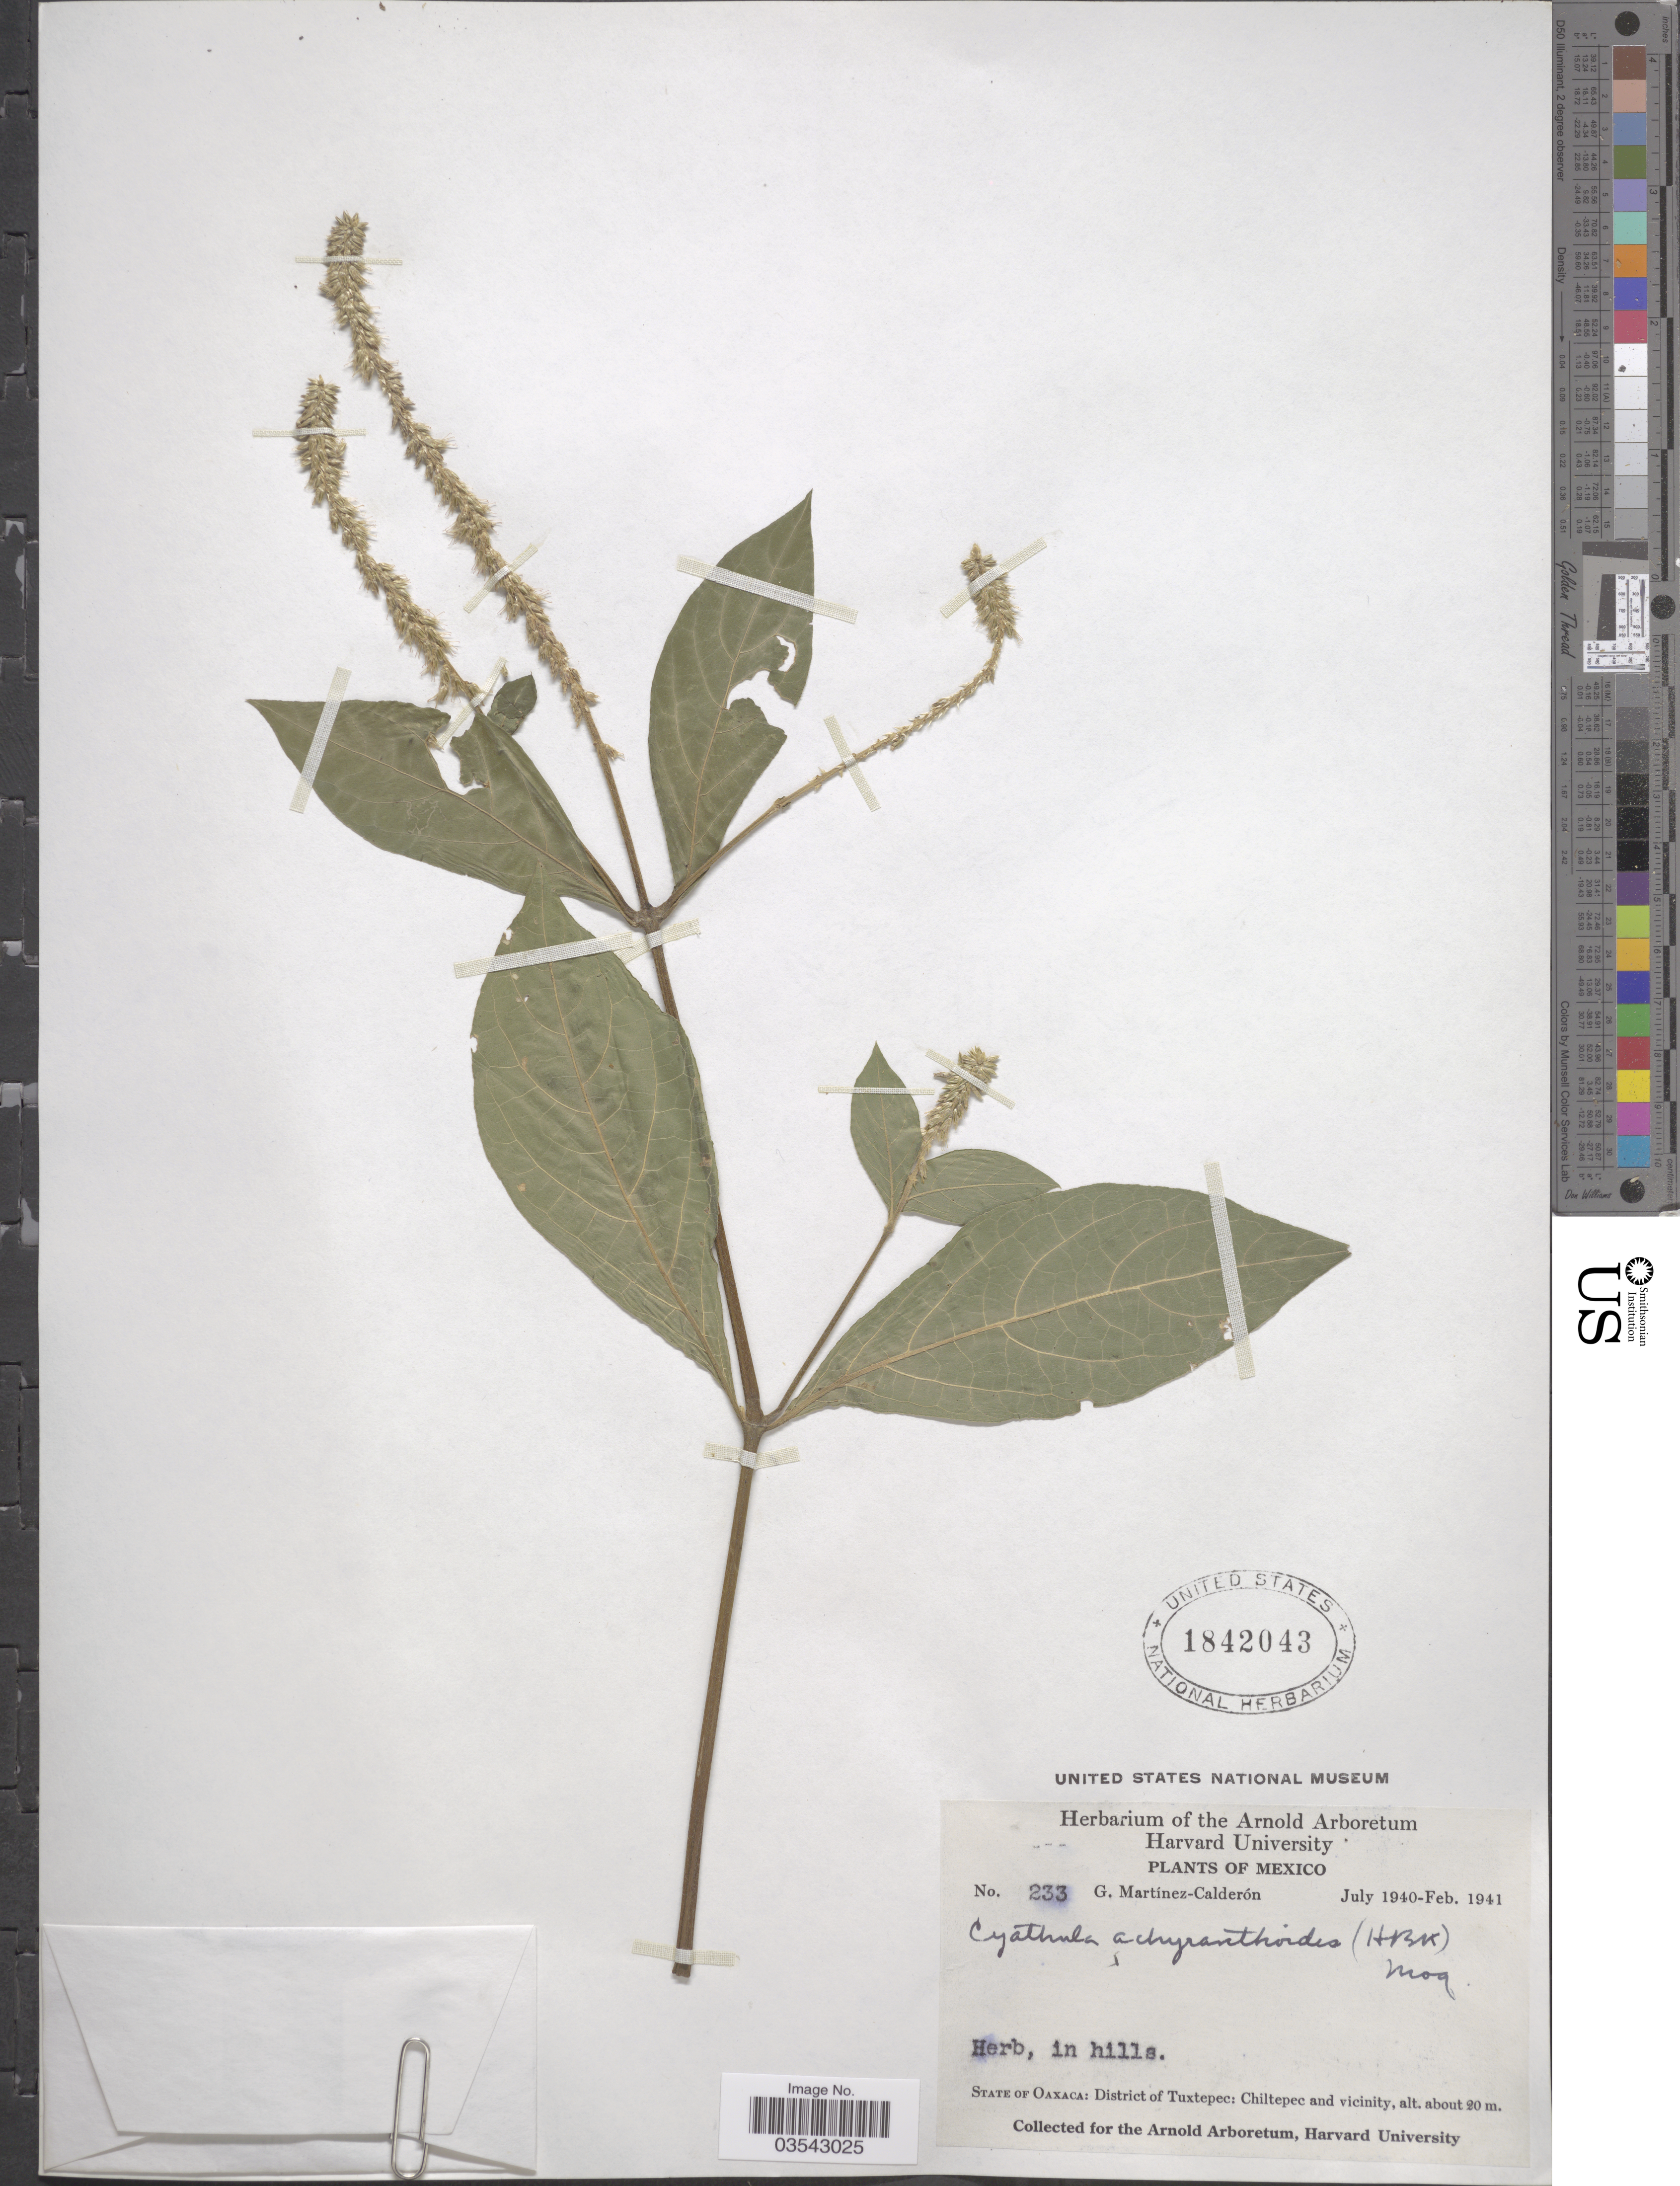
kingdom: Plantae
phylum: Tracheophyta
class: Magnoliopsida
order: Caryophyllales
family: Amaranthaceae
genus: Cyathula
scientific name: Cyathula achyranthoides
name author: (Kunth) Moq.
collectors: G. Martínez Calderón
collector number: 233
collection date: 1940-07/1941-02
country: Mexico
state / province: Oaxaca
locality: District of Tuxtepec: Chiltepec and vicinity.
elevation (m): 20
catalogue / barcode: US 1842043